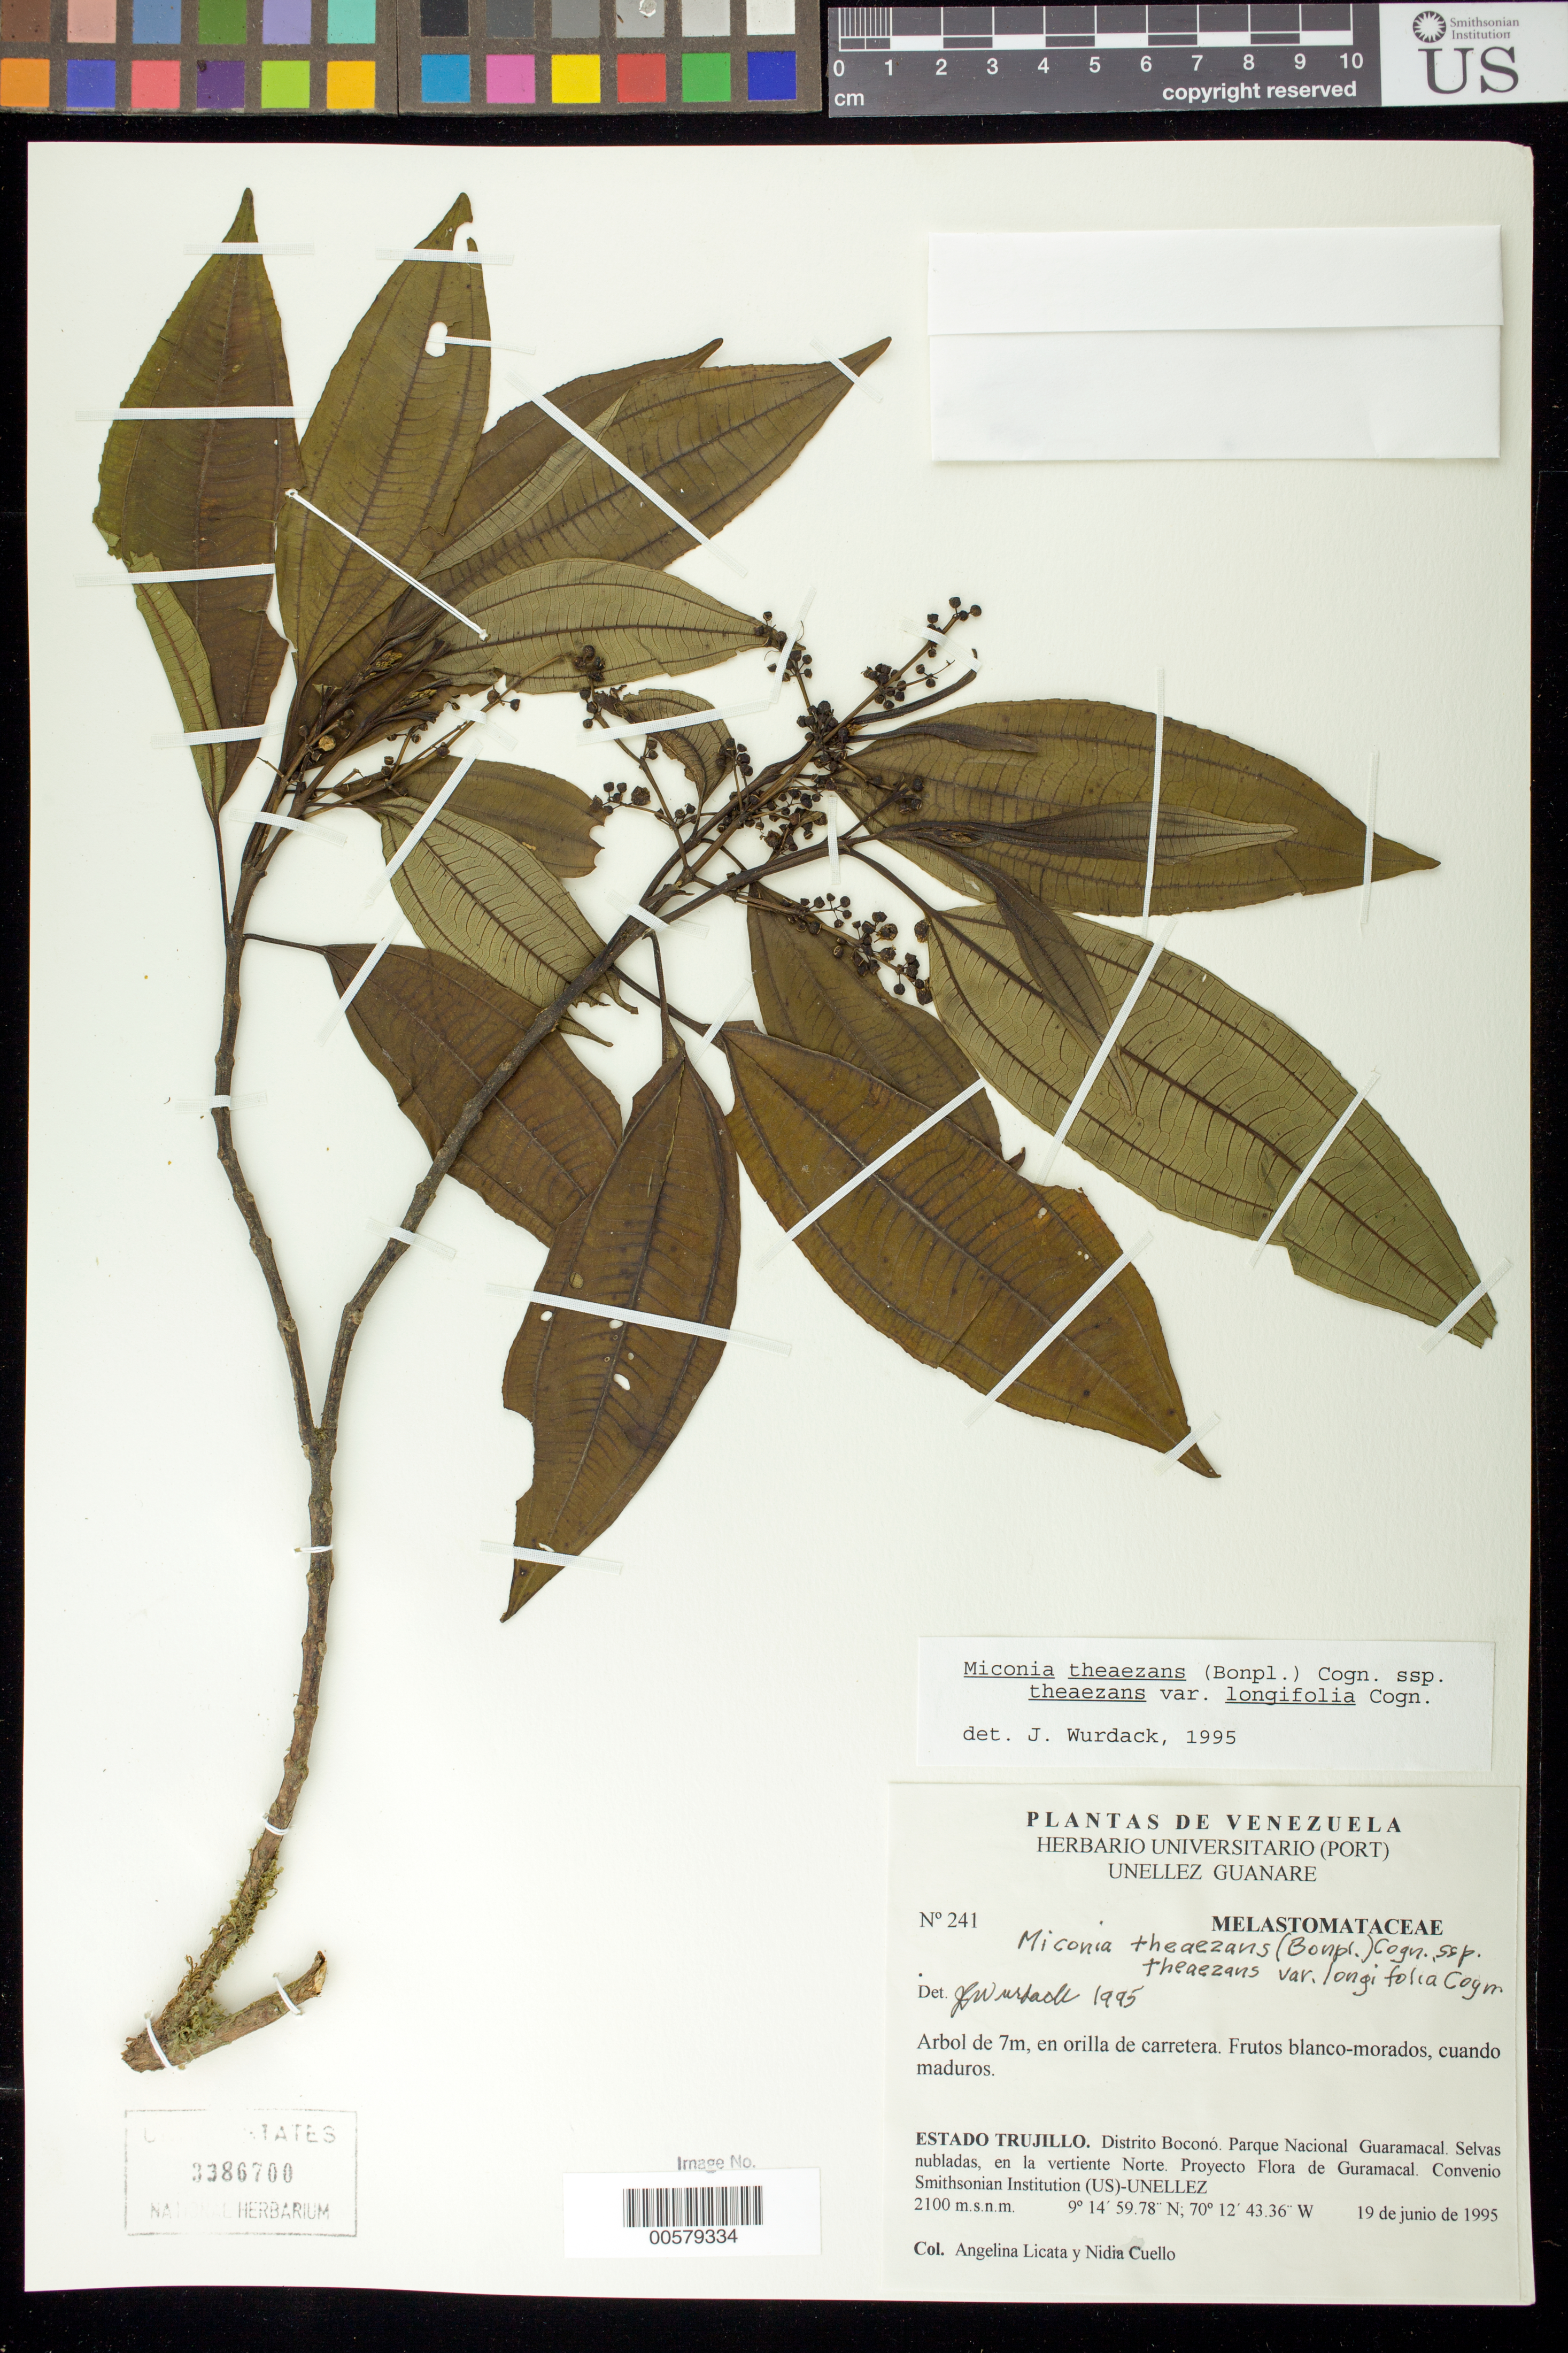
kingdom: Plantae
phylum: Tracheophyta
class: Magnoliopsida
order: Myrtales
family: Melastomataceae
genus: Miconia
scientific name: Miconia theaezans subsp. theaezans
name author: (Bonpl.) Cogn.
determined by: Wurdack, John J., (US), US (UNITED STATES)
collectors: A. Licata & N. L. Cuello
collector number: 241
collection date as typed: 19 Jun 1995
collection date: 1995-06-19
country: Venezuela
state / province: Trujillo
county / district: Boconó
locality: Parque Nacional Guaramacal, vertiente N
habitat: Selvas nubladas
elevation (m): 2100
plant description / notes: CAS, PORT, US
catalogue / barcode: US 3386700